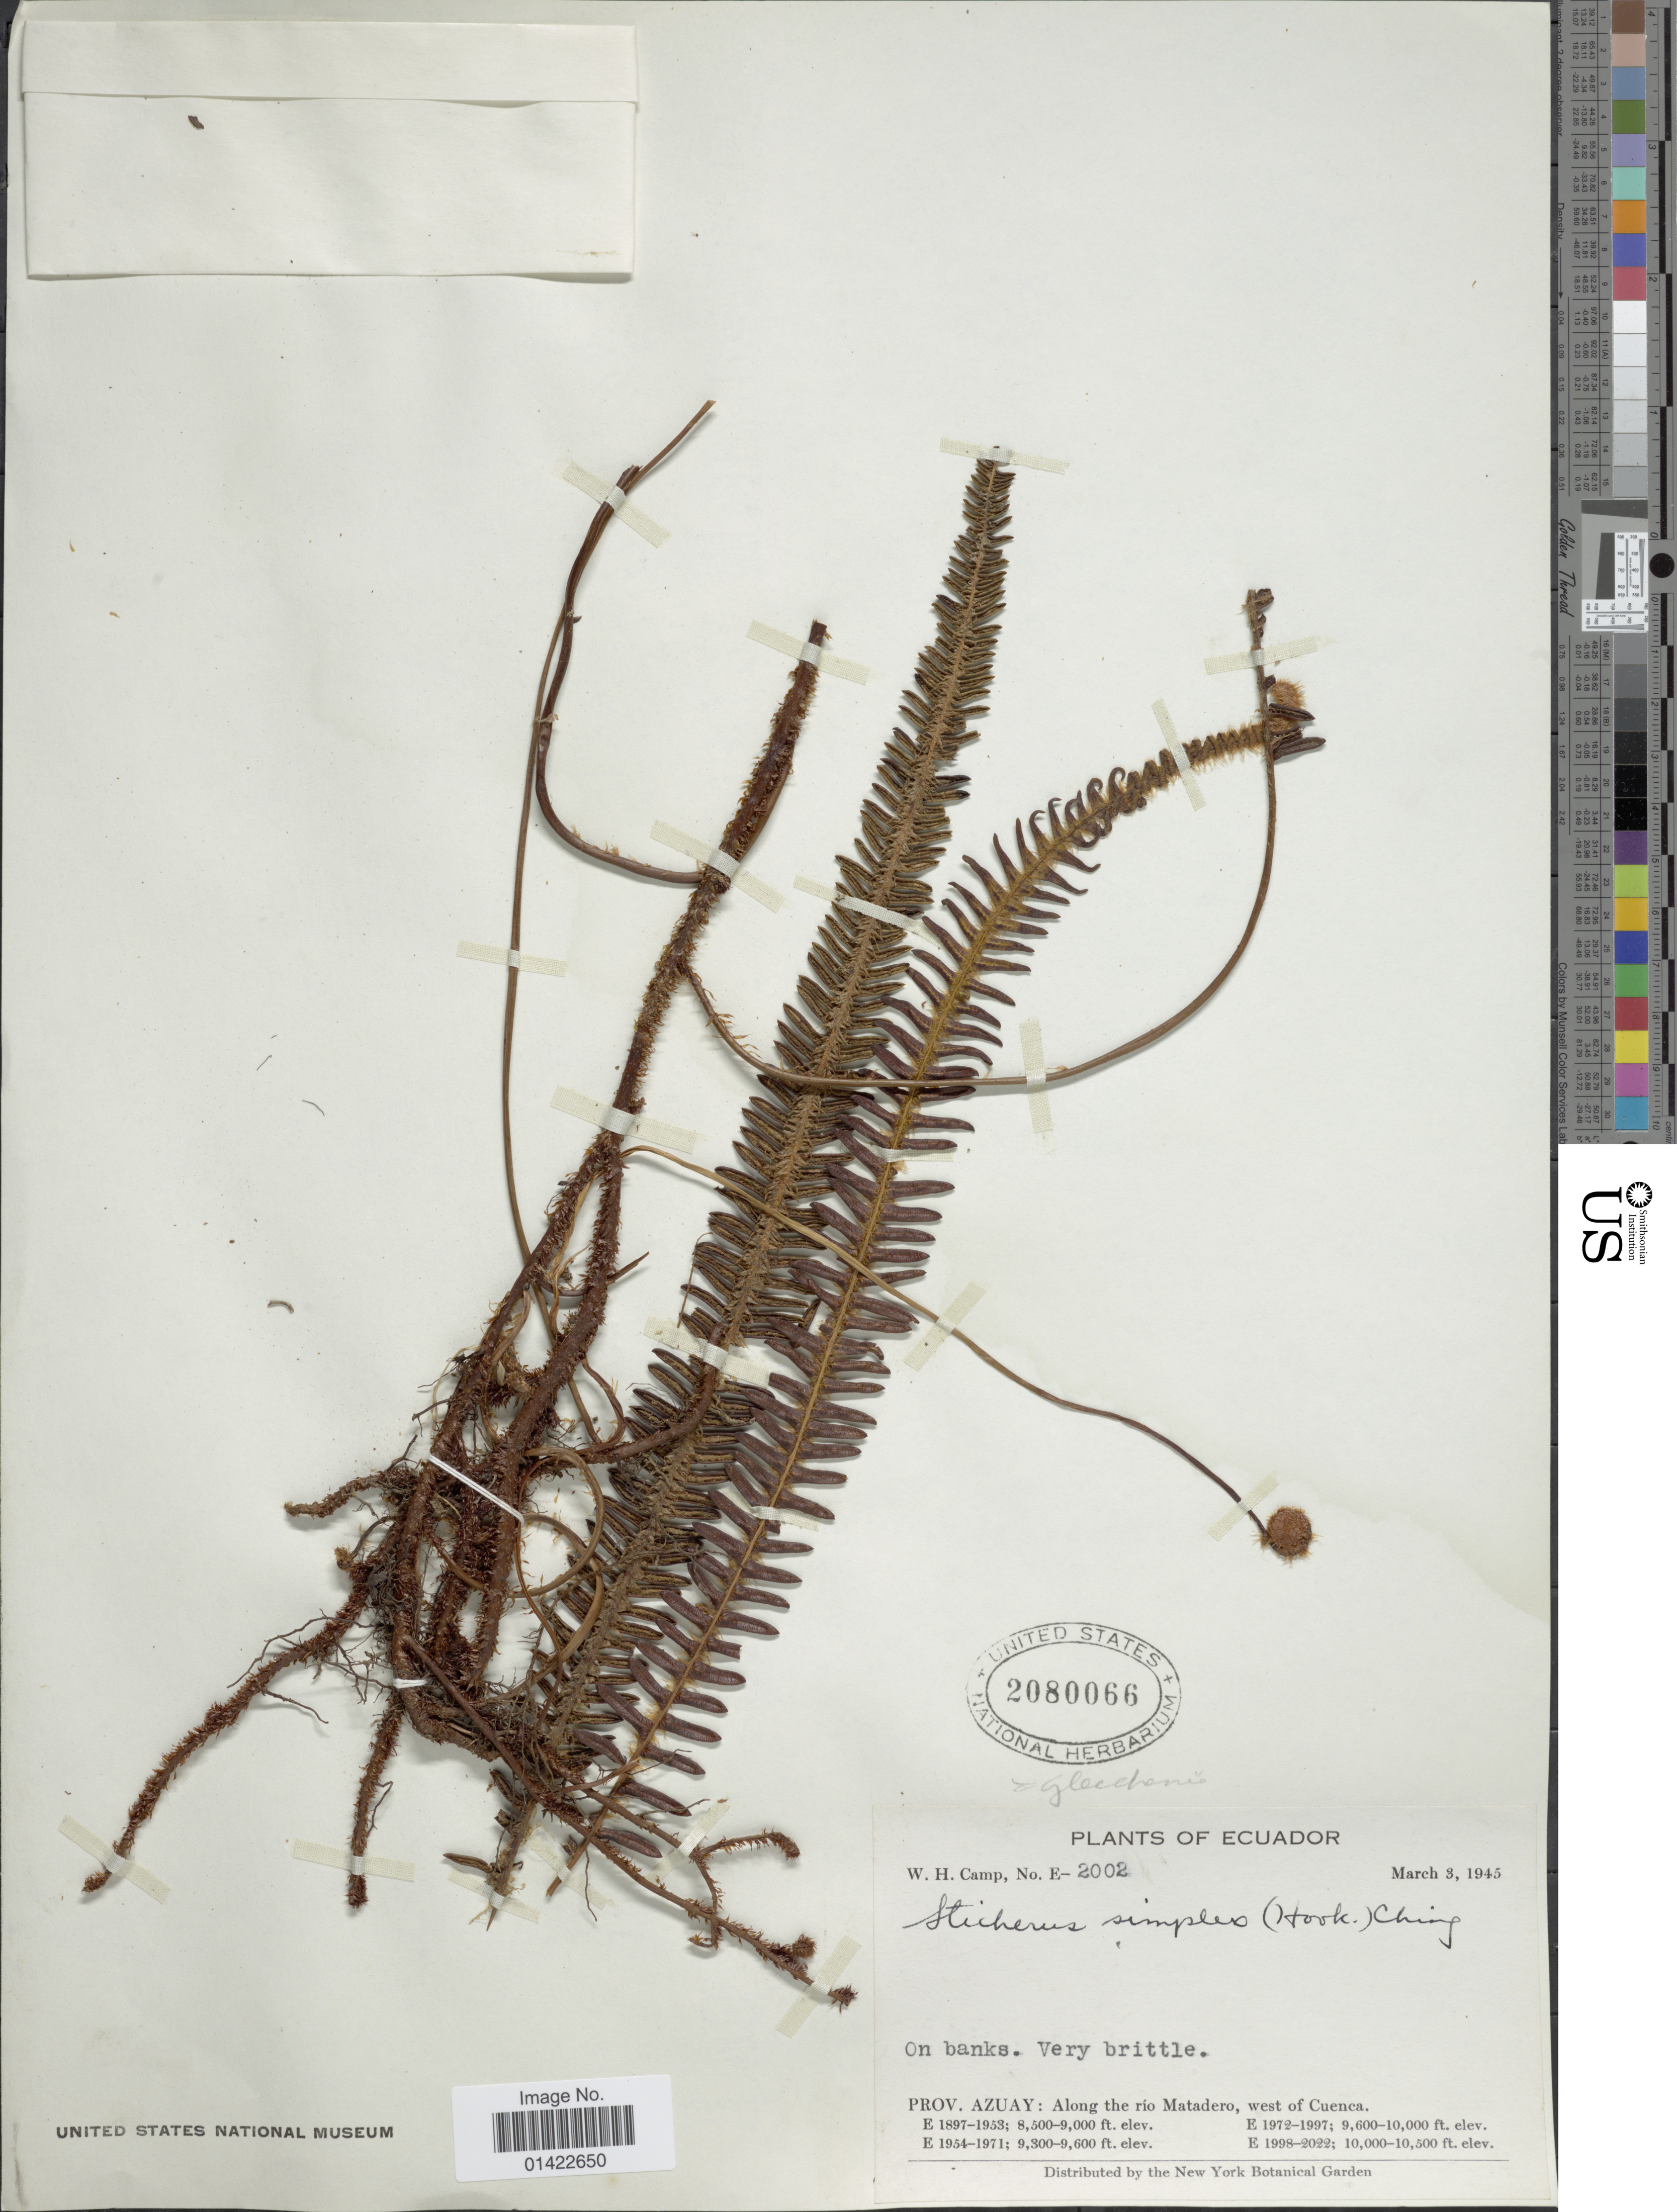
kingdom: Plantae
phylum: Tracheophyta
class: Polypodiopsida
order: Gleicheniales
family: Gleicheniaceae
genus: Sticherus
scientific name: Sticherus simplex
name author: (Desv.) Ching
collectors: W. H. Camp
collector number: E-2002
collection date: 1945-03-03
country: Ecuador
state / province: Azuay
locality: Along the río Matadero, west of Cuenca.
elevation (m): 3048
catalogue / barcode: US 2080066